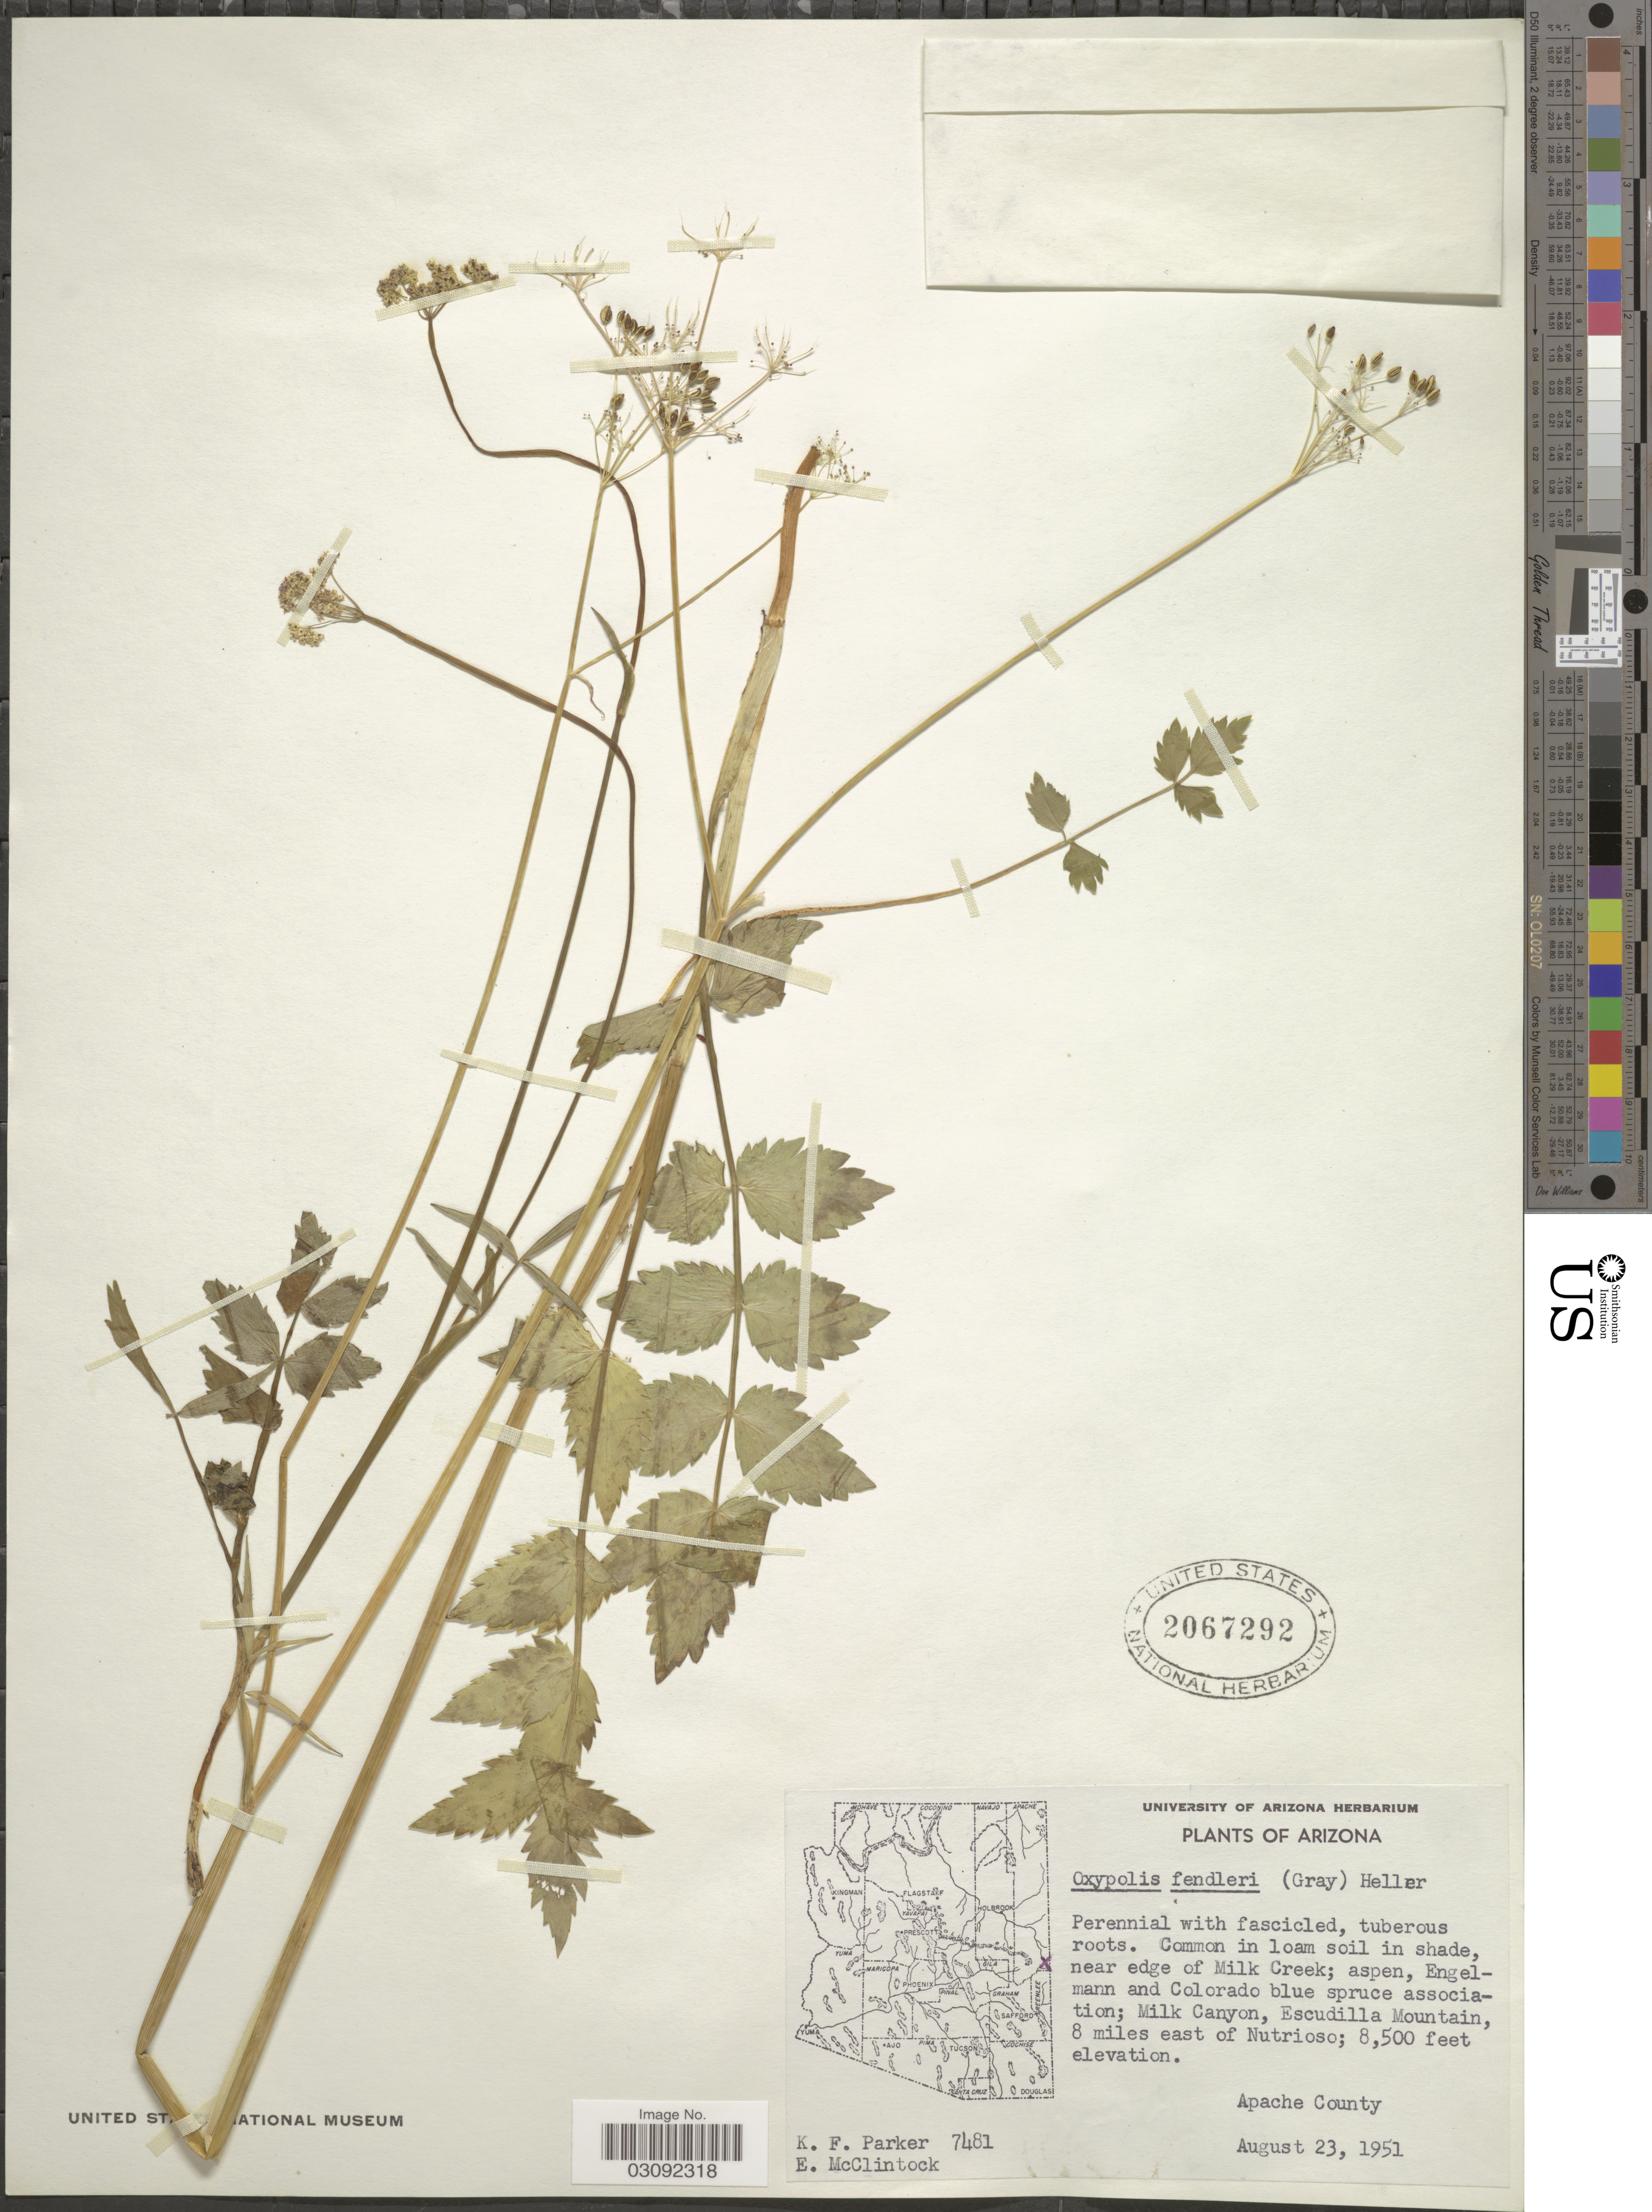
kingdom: Plantae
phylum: Tracheophyta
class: Magnoliopsida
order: Apiales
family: Apiaceae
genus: Oxypolis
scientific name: Oxypolis fendleri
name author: (A. Gray) A. Heller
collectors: K. F. Parker & E. McClintock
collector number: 7481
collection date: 1951-08-23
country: United States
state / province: Arizona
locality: Milk Canyon, Escudilla Mountain, 8 miles east of Nutrioso. Apache County.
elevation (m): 2591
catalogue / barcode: US 2067292